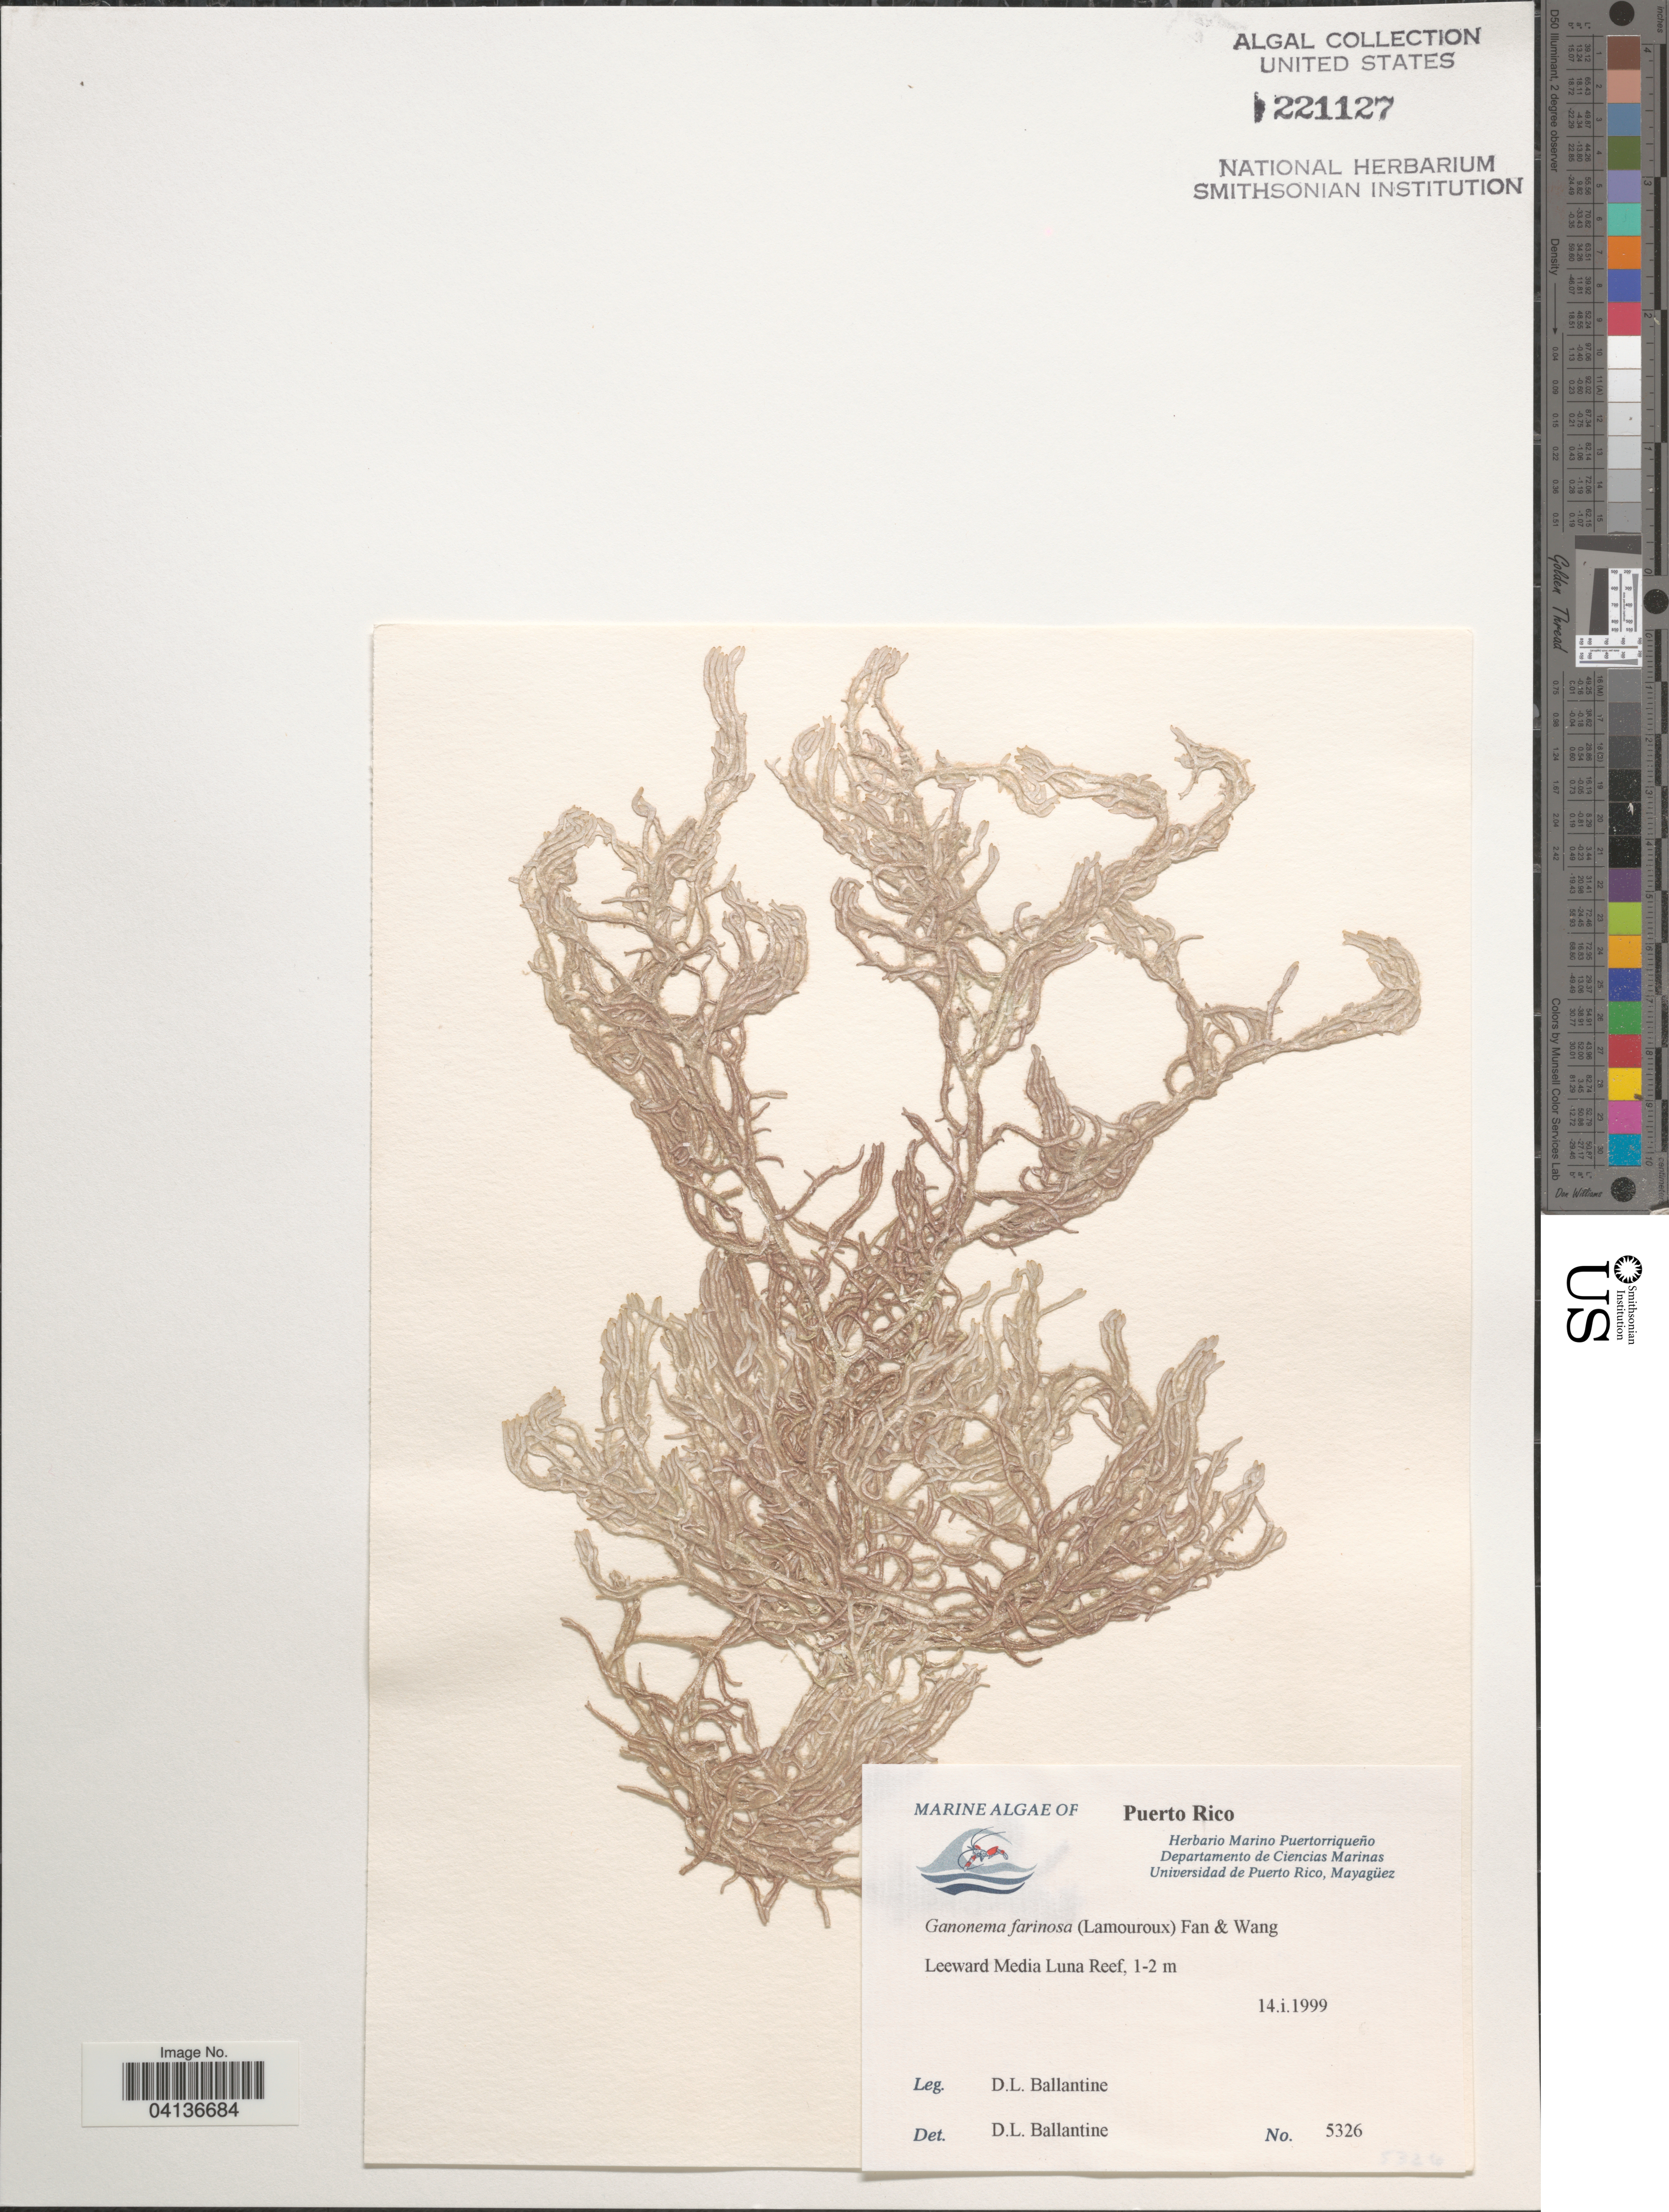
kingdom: Plantae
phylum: Rhodophyta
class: Florideophyceae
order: Nemaliales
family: Liagoraceae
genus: Ganonema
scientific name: Ganonema farinosum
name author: (J.V.Lamouroux) K.C. Fan & Yung C. Wang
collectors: D.L. Ballantine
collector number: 5326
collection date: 1999-01-14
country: Puerto Rico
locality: Leeward Media Luna Reef.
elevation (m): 1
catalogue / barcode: US 221127